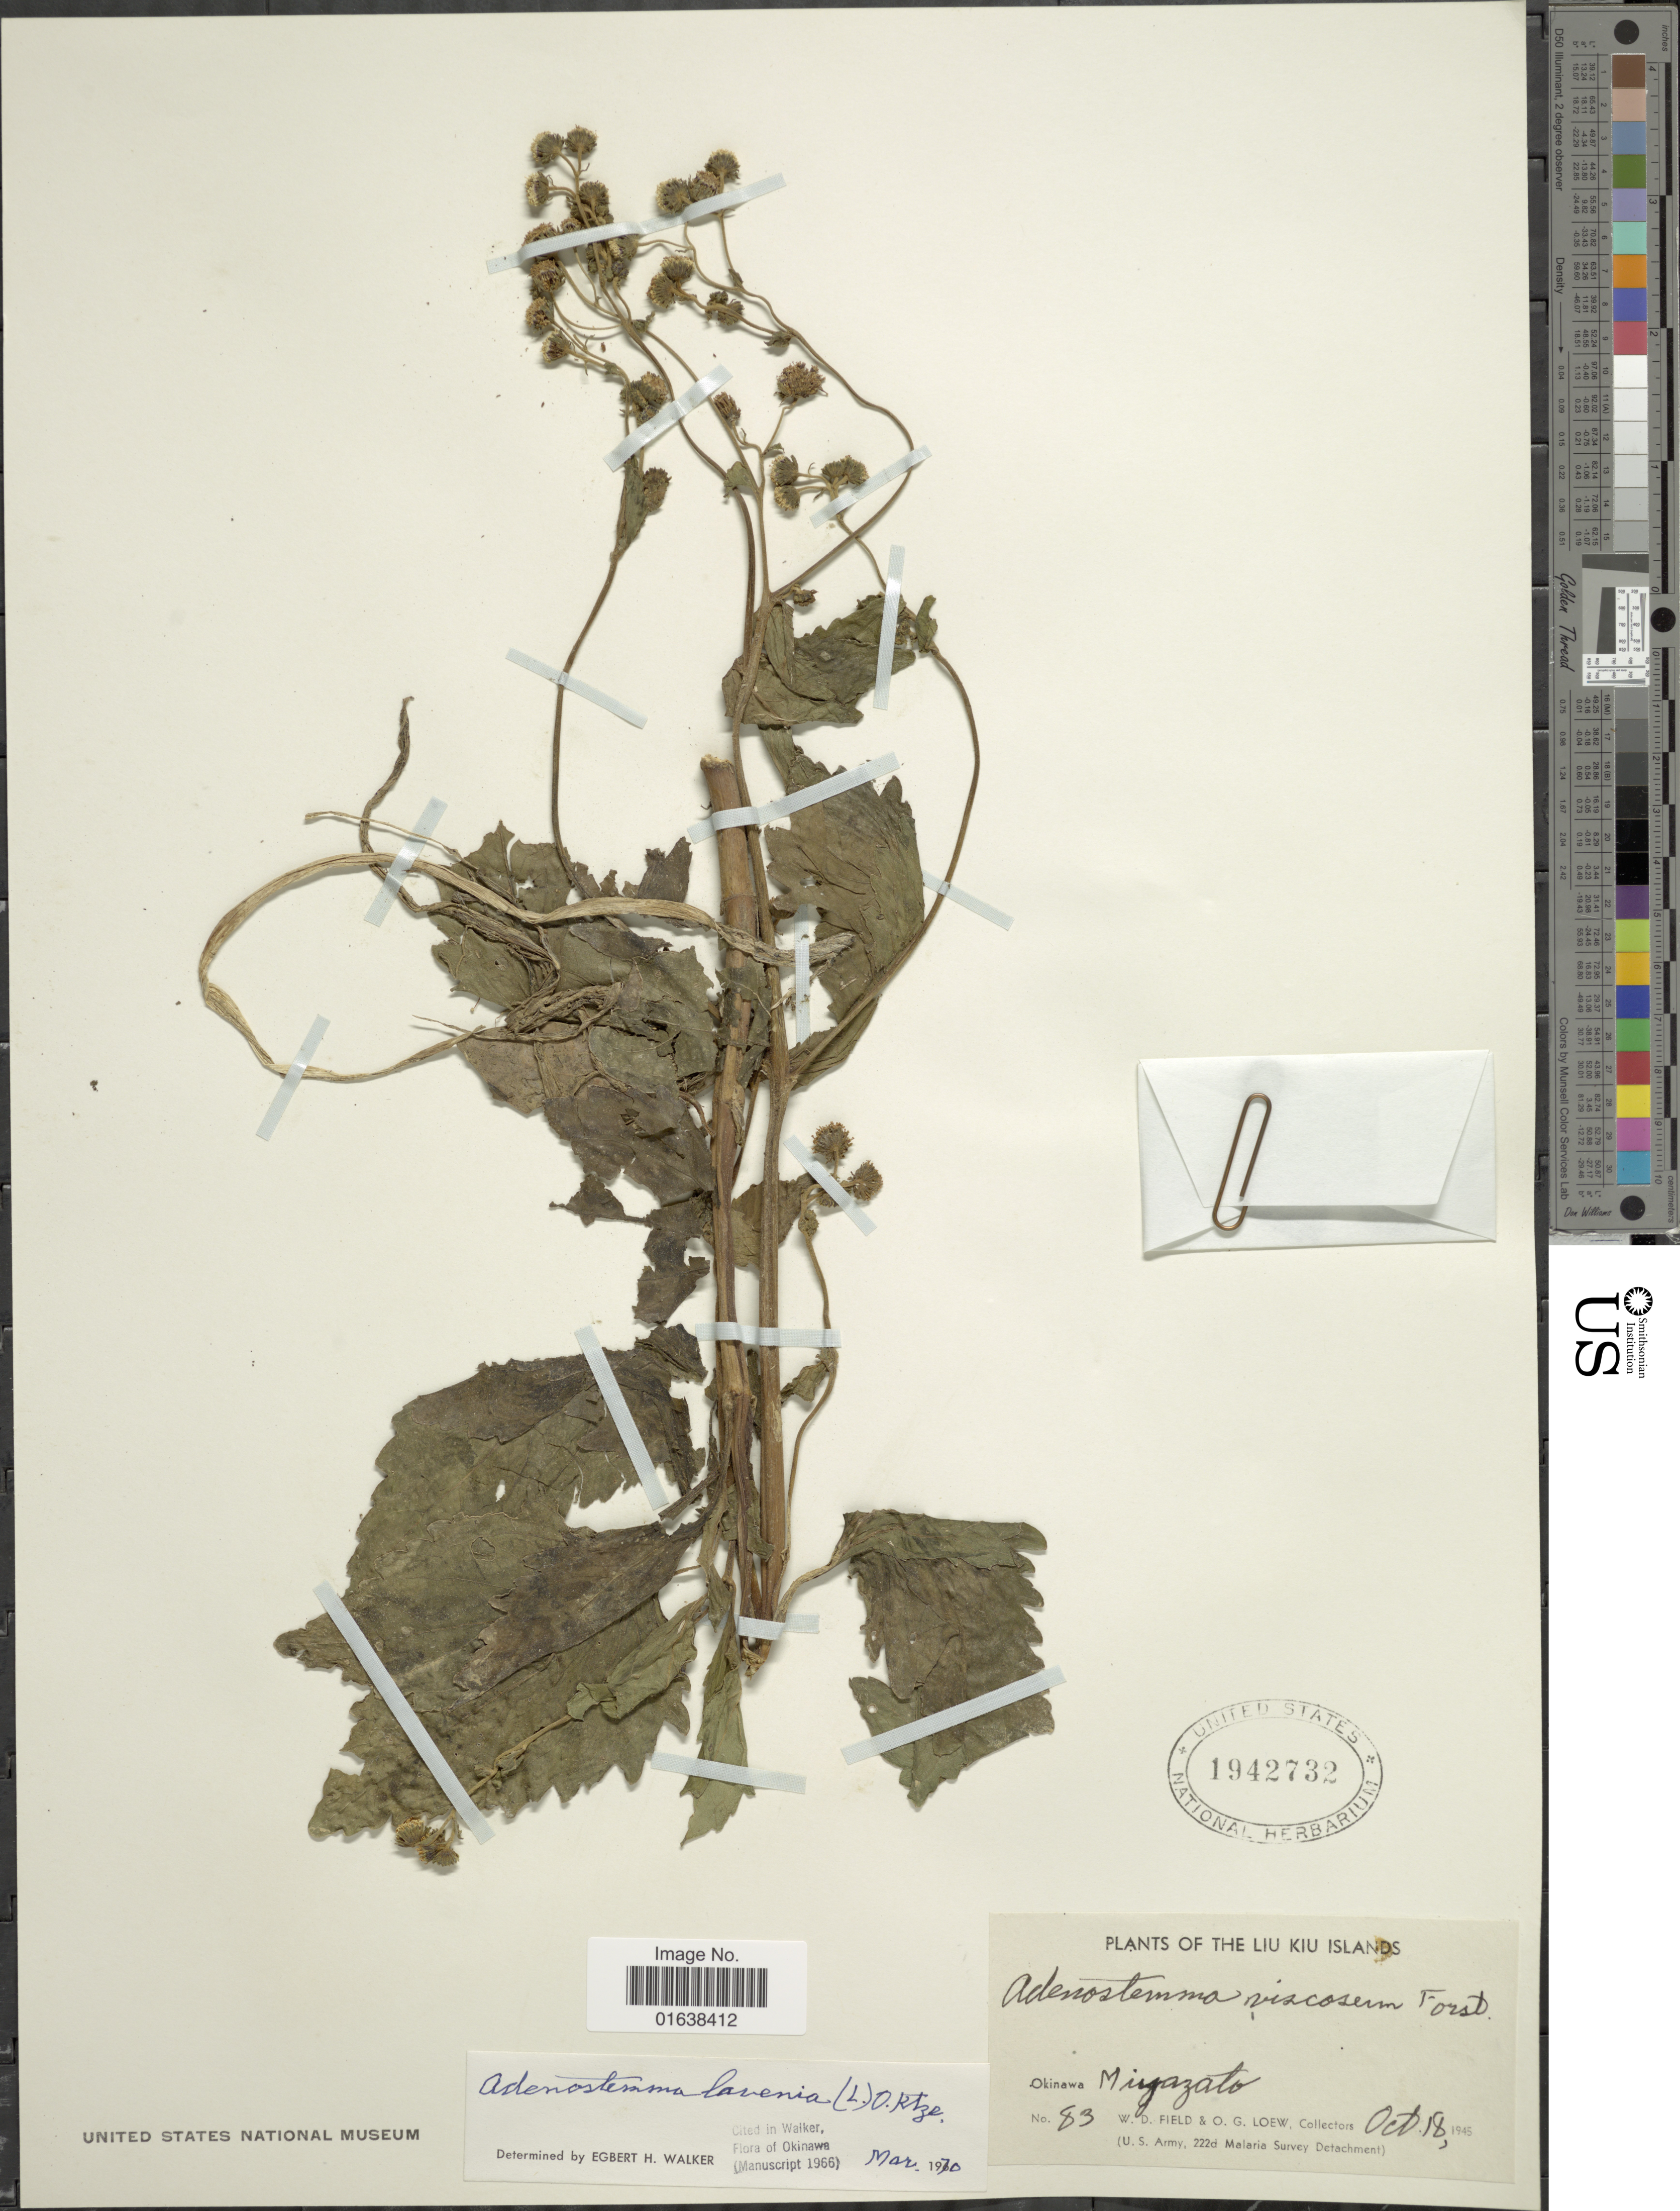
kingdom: Plantae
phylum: Tracheophyta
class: Magnoliopsida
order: Asterales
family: Asteraceae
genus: Adenostemma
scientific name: Adenostemma lavenia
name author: (L.) Kuntze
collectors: W. D. Field & O. G. Loew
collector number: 83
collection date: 1945-10-18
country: Japan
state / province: Okinawa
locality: Liu Kiu Islands. Okinawa. Miyazato.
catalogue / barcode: US 1942732